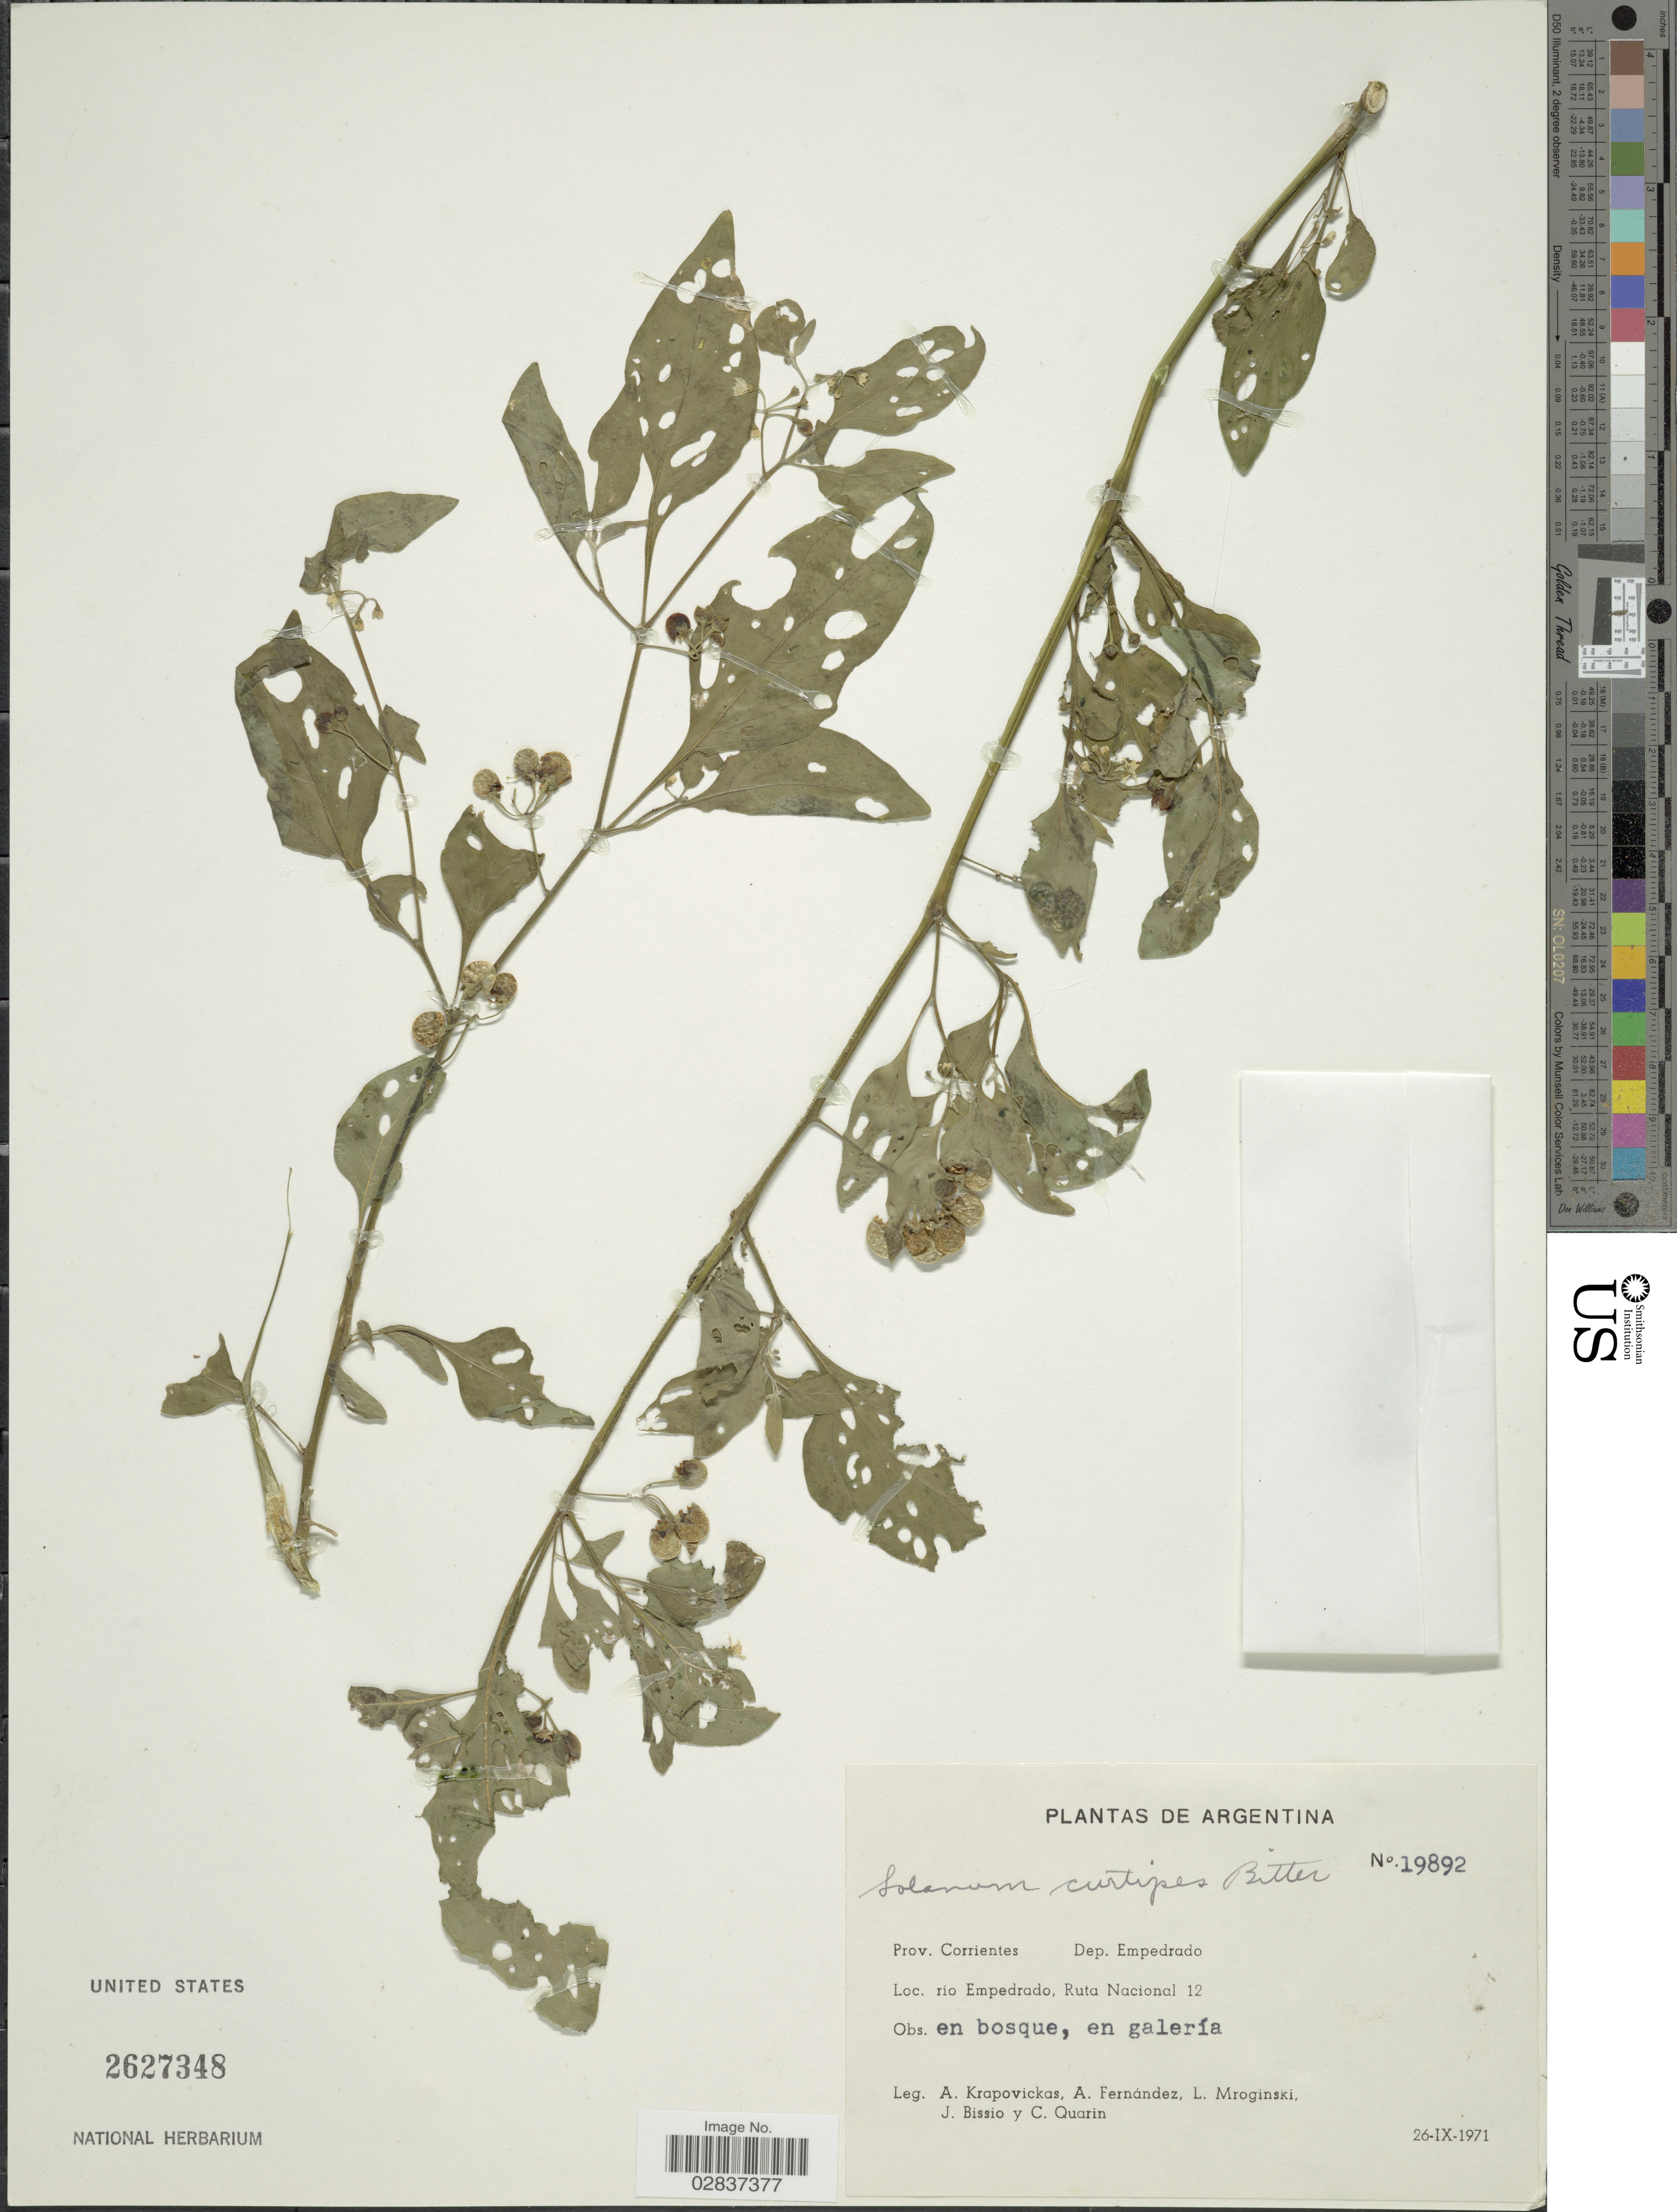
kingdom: Plantae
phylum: Tracheophyta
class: Magnoliopsida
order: Solanales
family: Solanaceae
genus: Solanum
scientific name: Solanum curtipes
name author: Bitter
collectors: A. Krapovickas, A. Fernández, L. Mroginski, J. Bissio & C. Quarín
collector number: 19892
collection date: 1971-09-26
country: Argentina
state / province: Corrientes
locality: Prov. Corrientes, Dep. Empedrado, rio Empedrado, Ruta Nacional 12.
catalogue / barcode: US 2627348